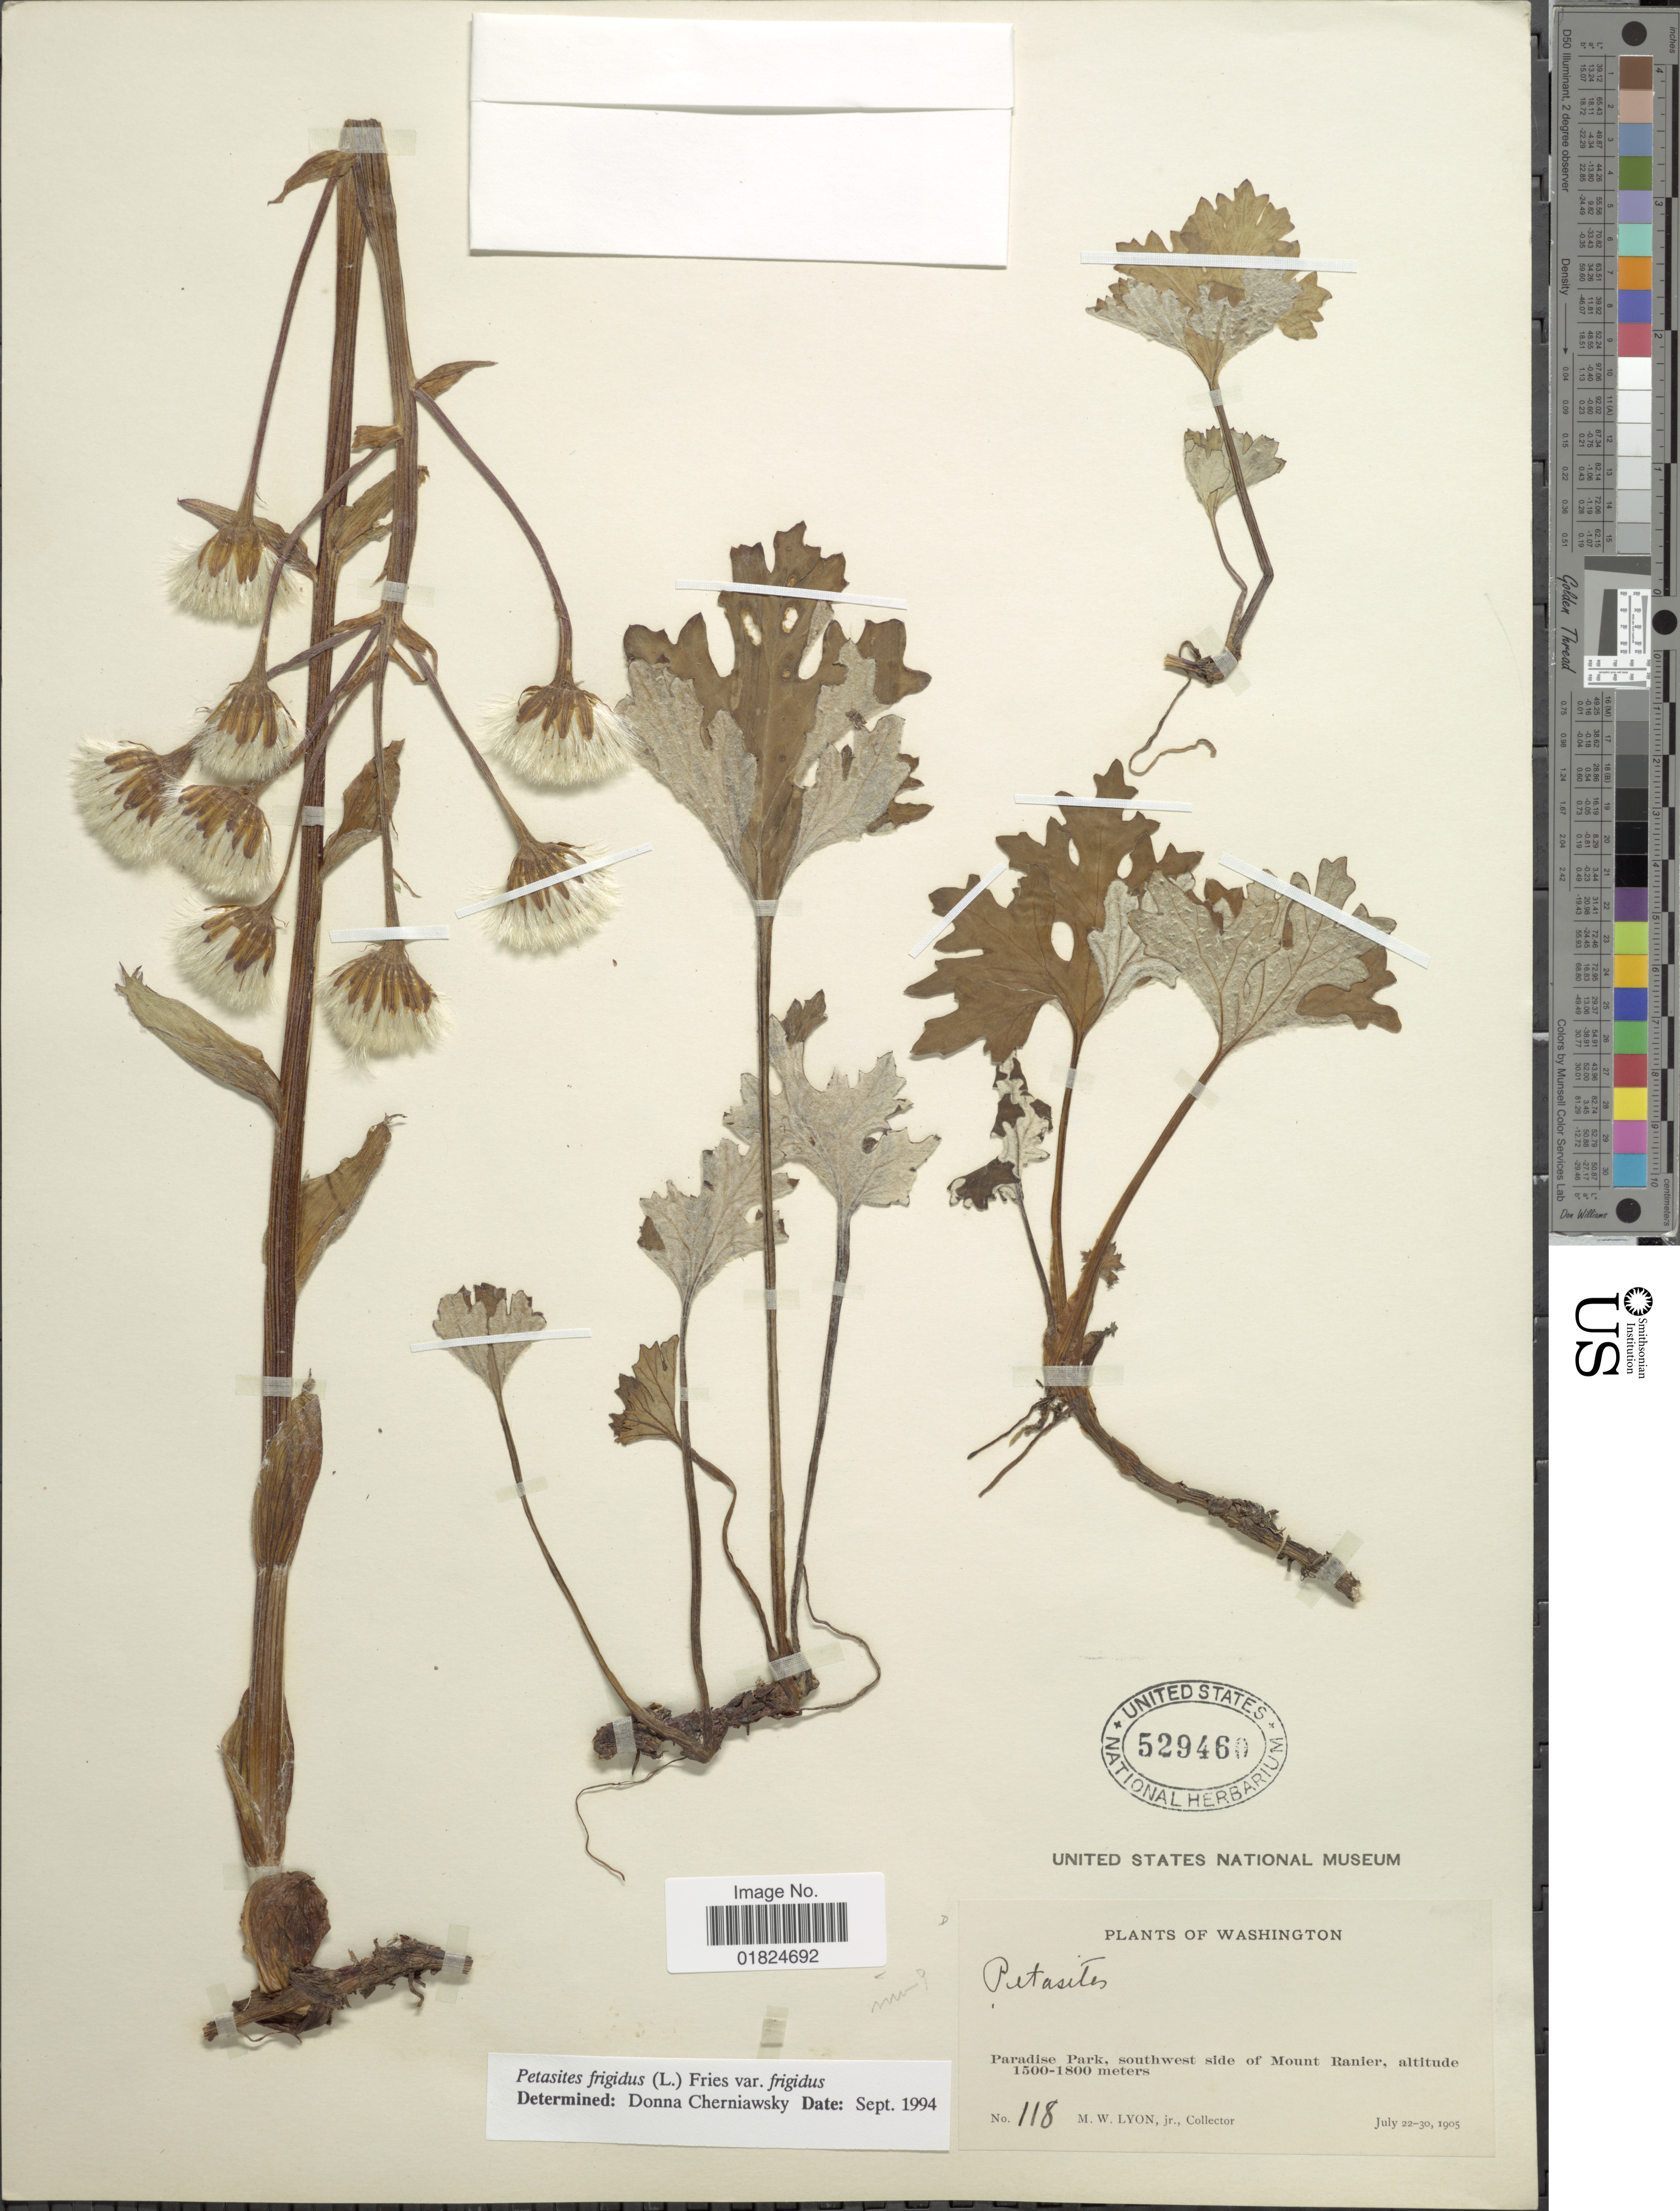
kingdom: Plantae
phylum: Tracheophyta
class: Magnoliopsida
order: Asterales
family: Asteraceae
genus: Petasites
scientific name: Petasites frigidus var. frigidus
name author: (L.) Fr.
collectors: M. Lyon Jr.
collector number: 118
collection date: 1905-07-22/1905-07-30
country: United States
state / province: Washington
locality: Washington. Paradise Park, southwest side of Mount Rainier,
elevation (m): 1500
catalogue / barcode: US 529460